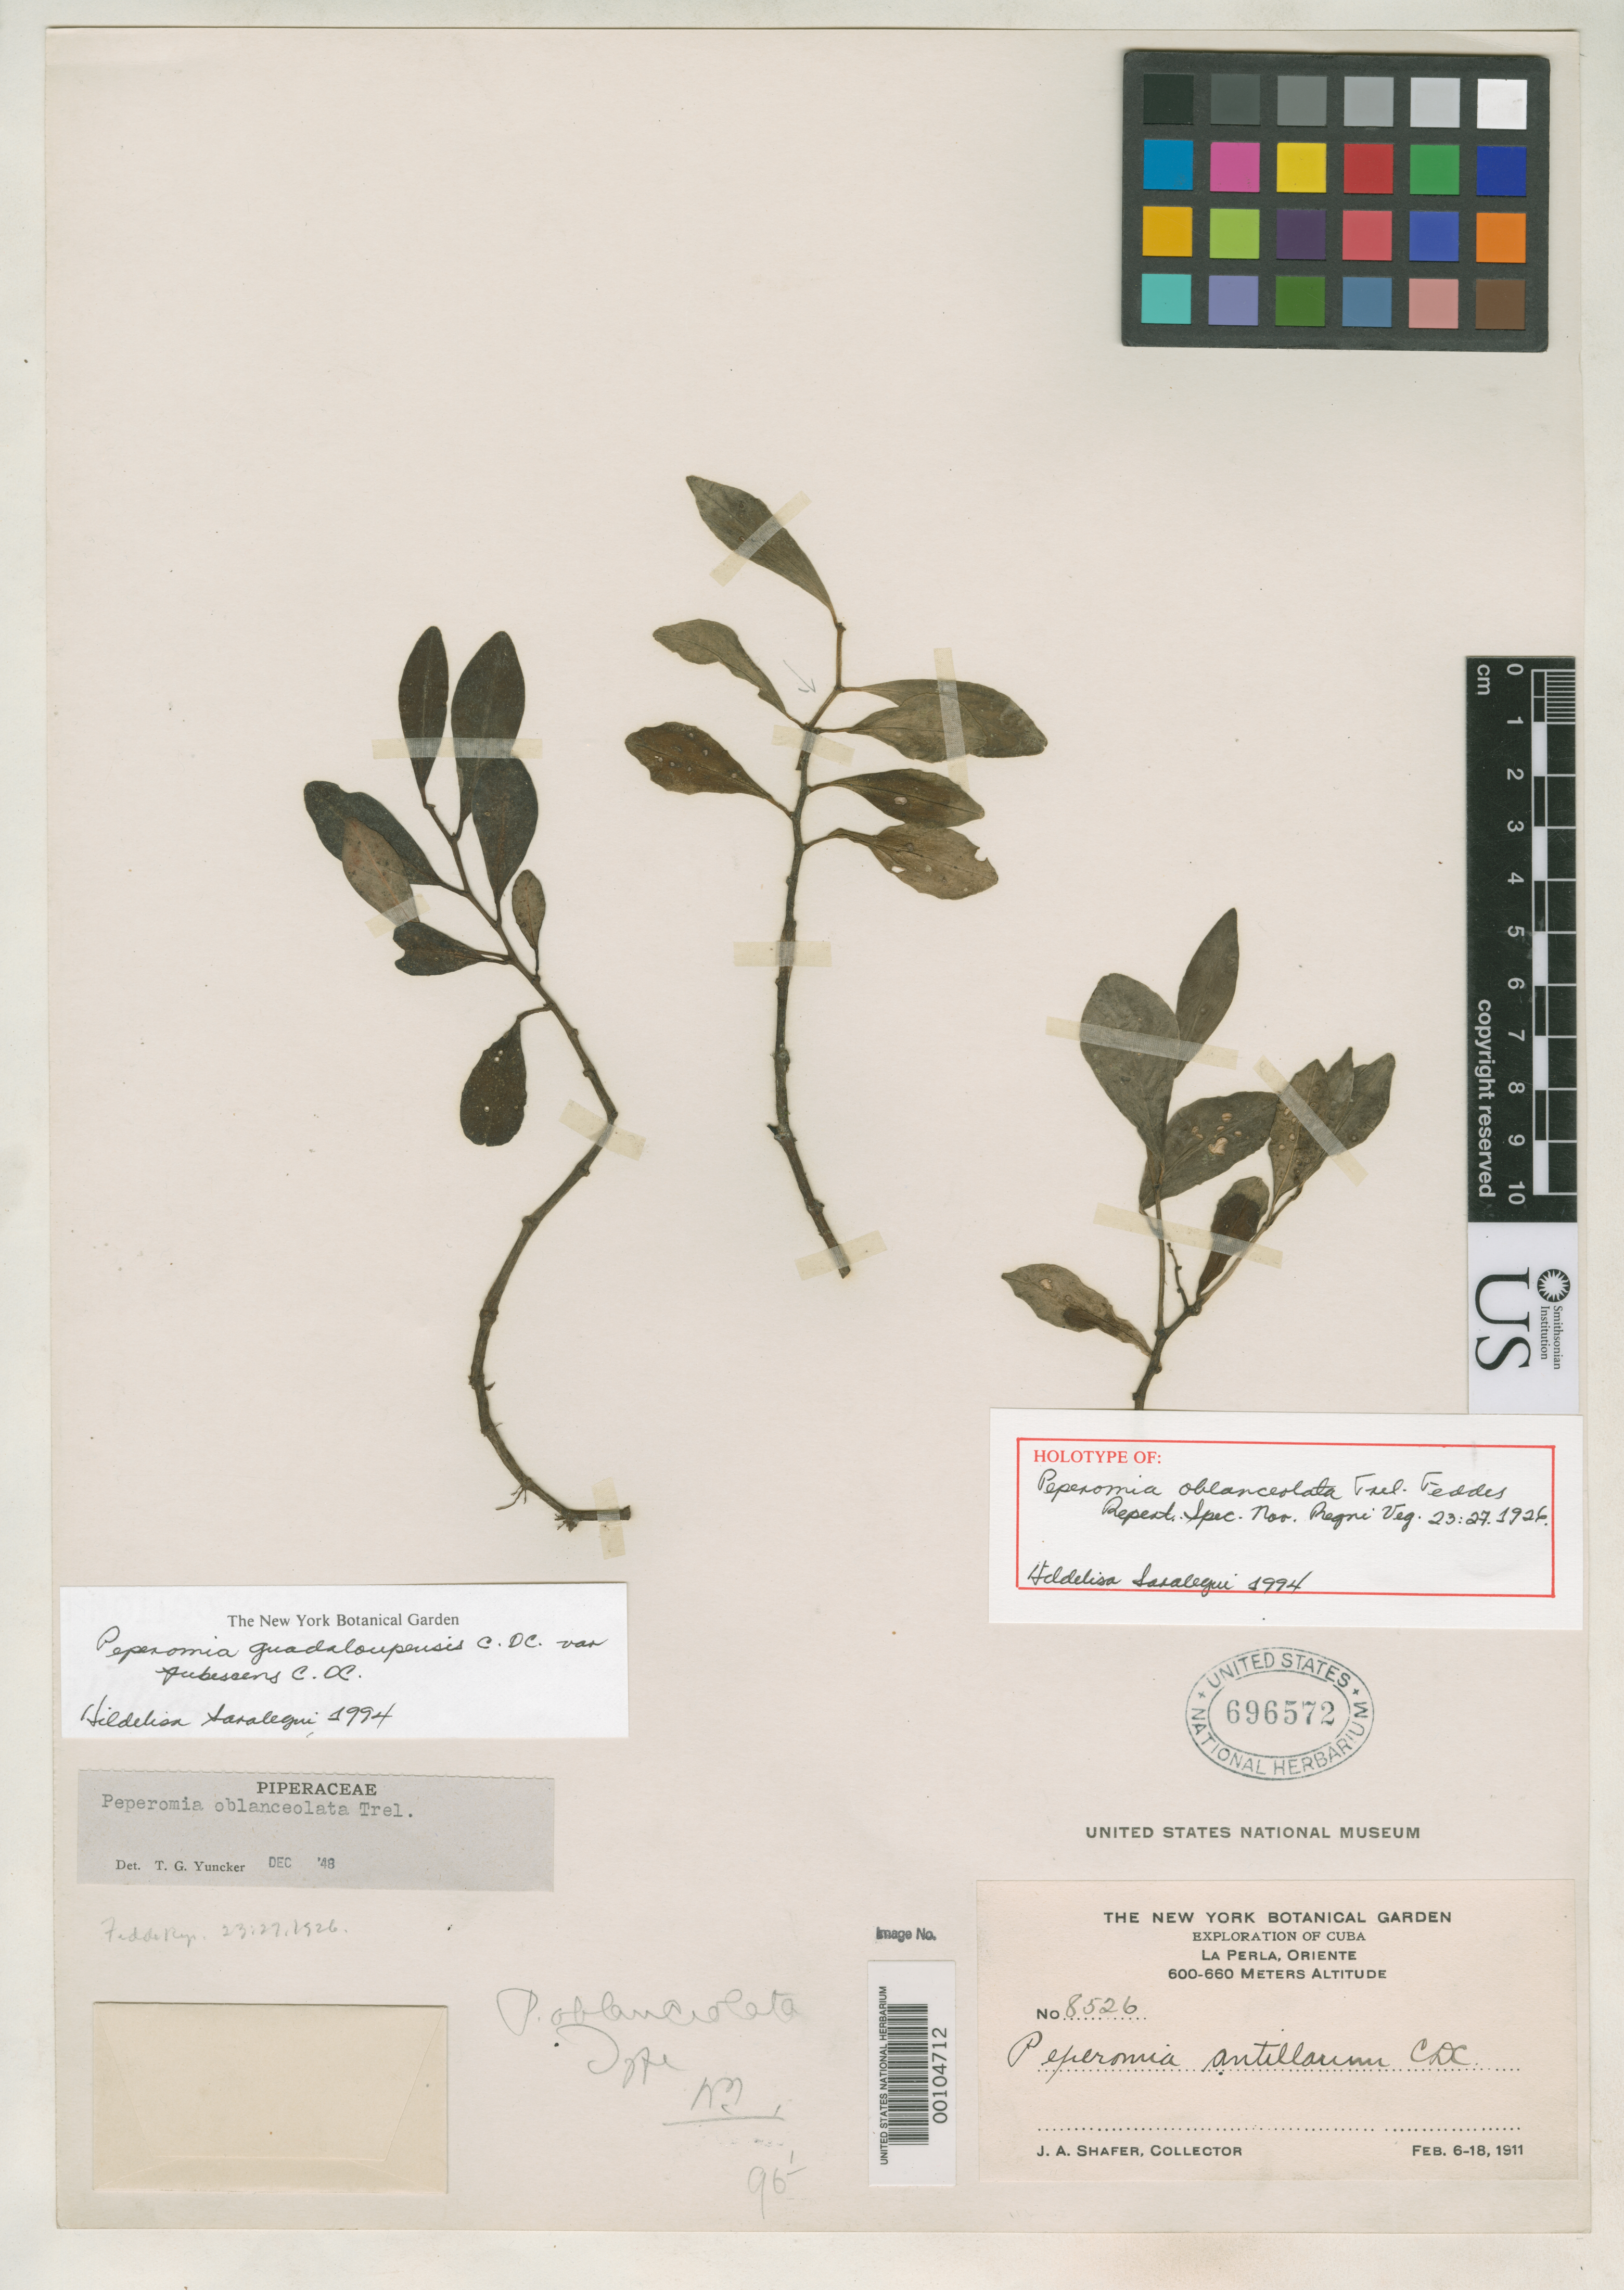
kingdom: Plantae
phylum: Tracheophyta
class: Magnoliopsida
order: Piperales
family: Piperaceae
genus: Peperomia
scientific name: Peperomia oblanceolata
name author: Trel.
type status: Holotype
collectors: J. A. Shafer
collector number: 8526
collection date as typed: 06 Feb 1911 to 18 Feb 1911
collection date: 1911-02-06/1911-02-18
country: Cuba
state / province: Oriente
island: Greater Antilles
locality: La Perla.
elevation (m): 600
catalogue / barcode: US 696572